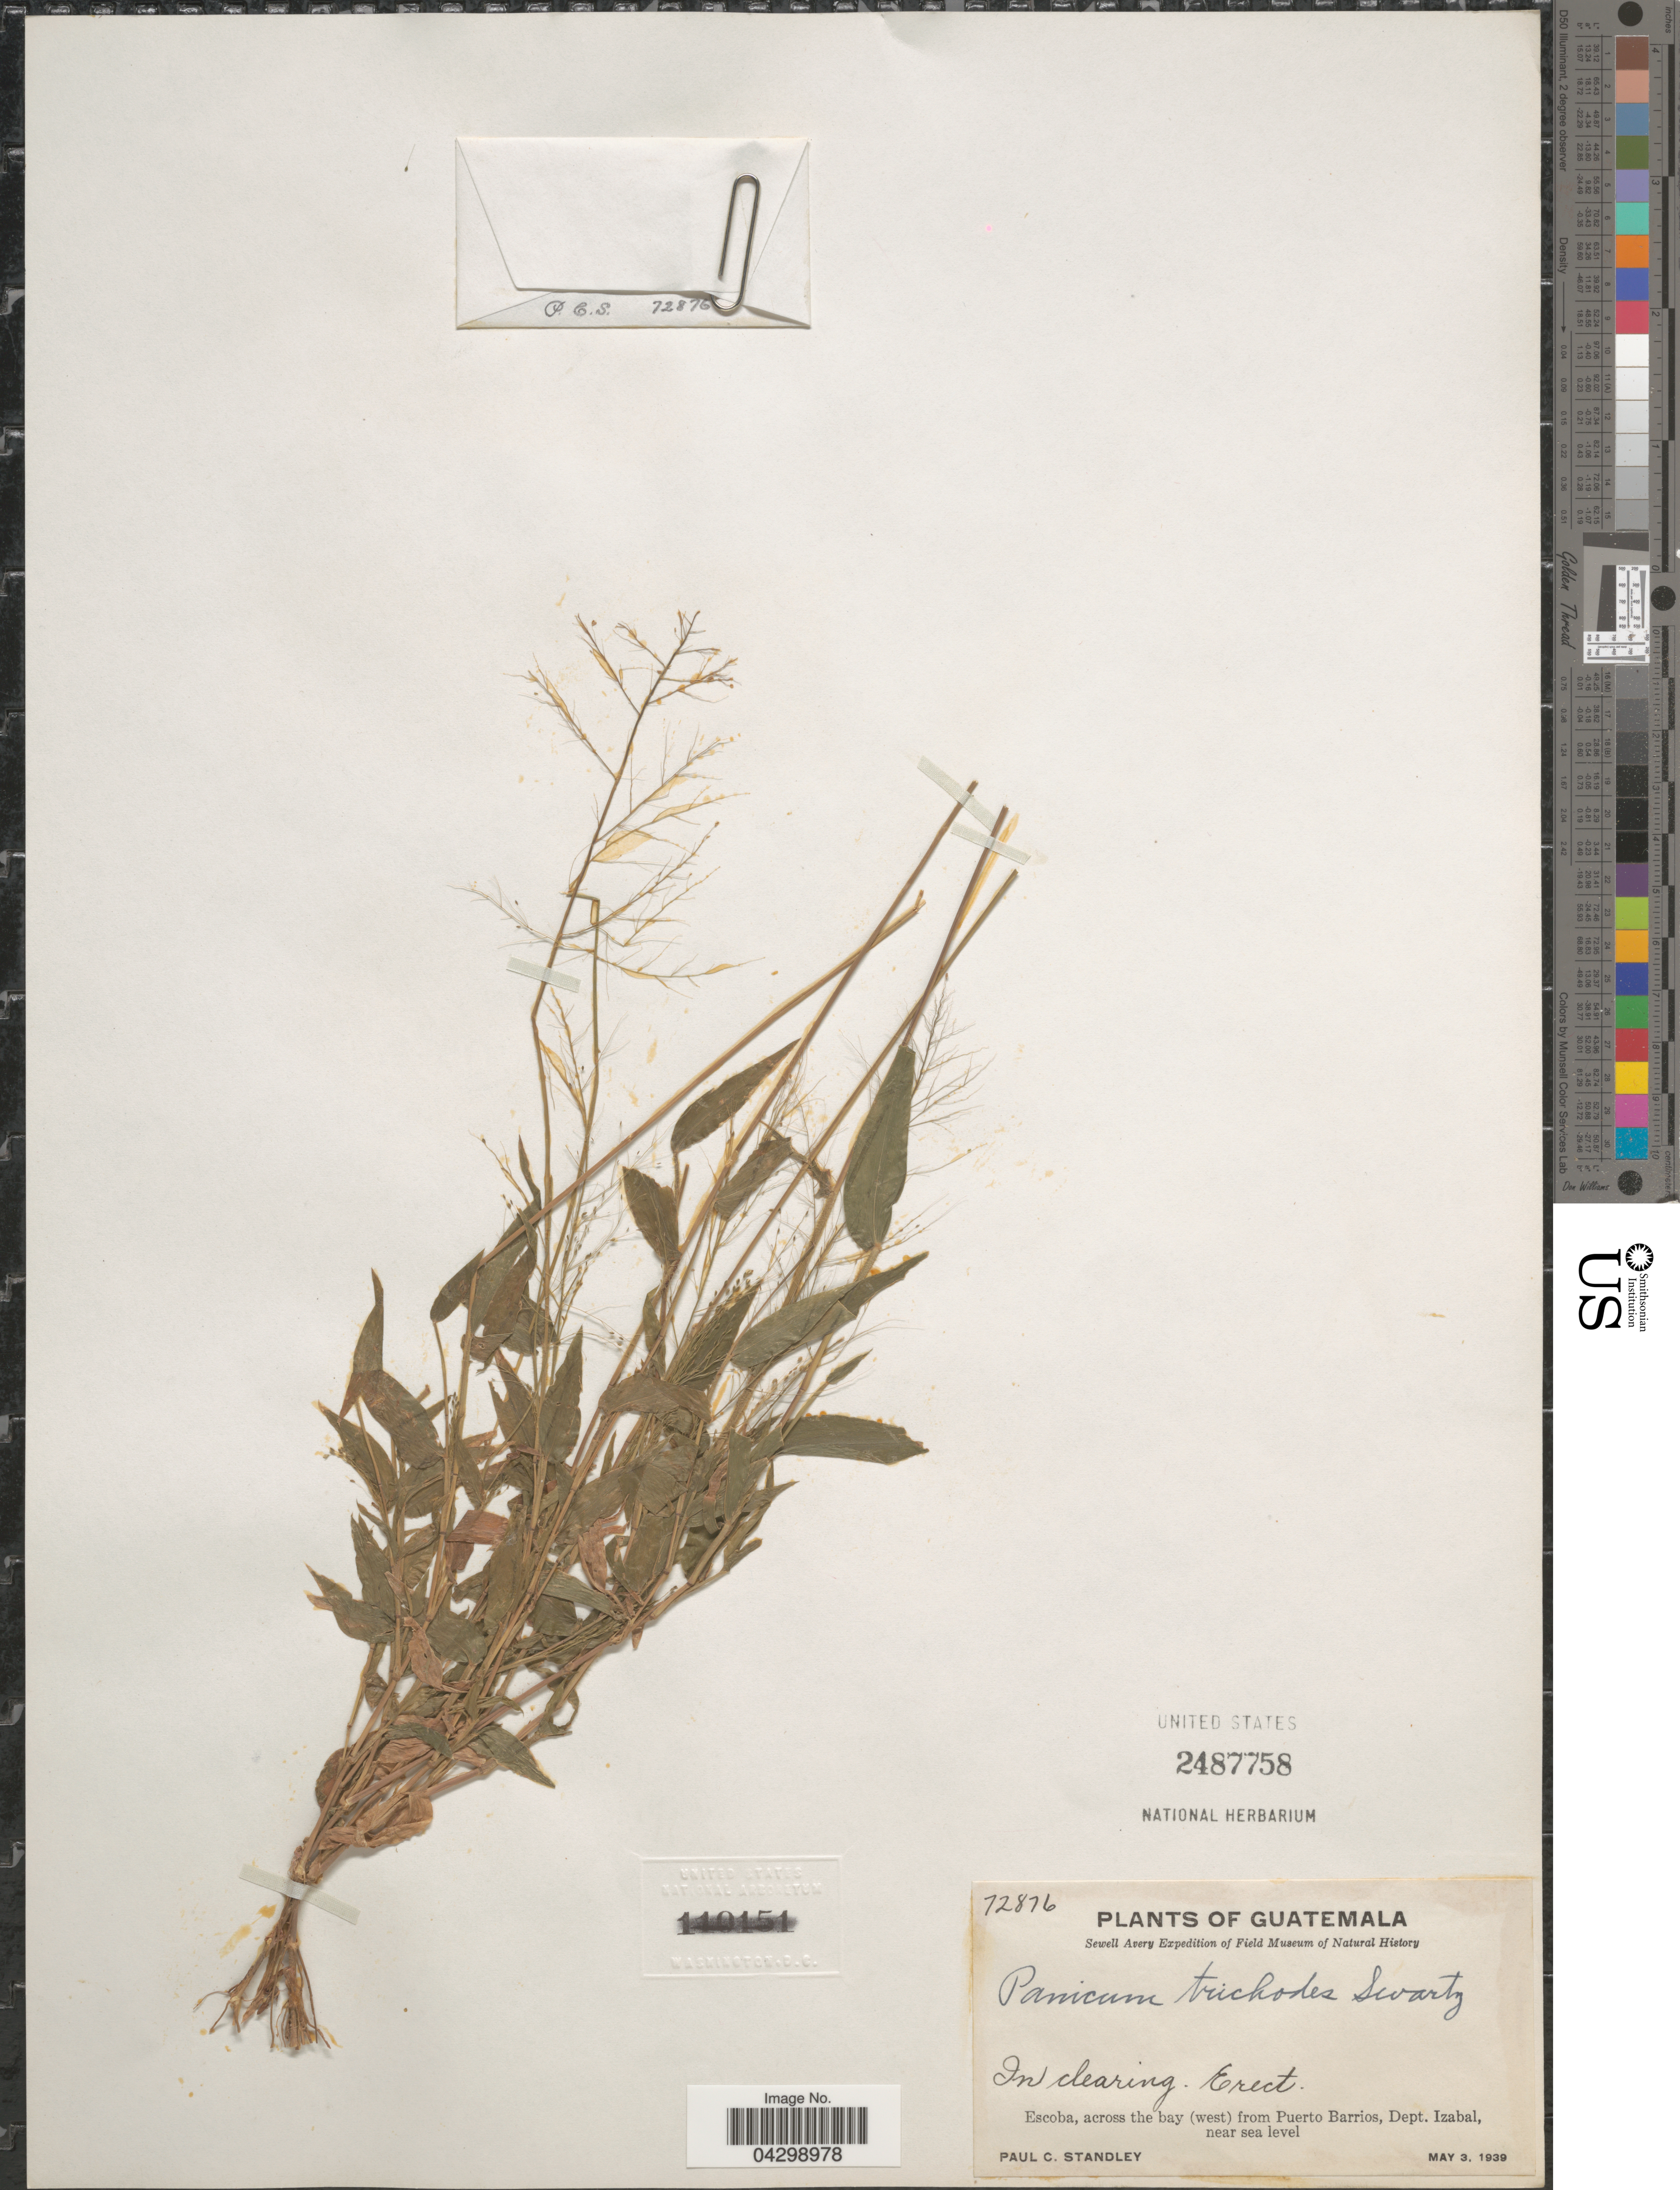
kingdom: Plantae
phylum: Tracheophyta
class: Liliopsida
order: Poales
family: Poaceae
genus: Panicum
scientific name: Panicum trichoides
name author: Sw.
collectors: P. C. Standley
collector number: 72876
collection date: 1939-05-03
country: Guatemala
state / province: Izabal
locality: Sewell Avery Expedition. In clearing. Escoba, across the bay (west) from Puerto Barrios, Dept. Izabal.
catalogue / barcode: US 2487758